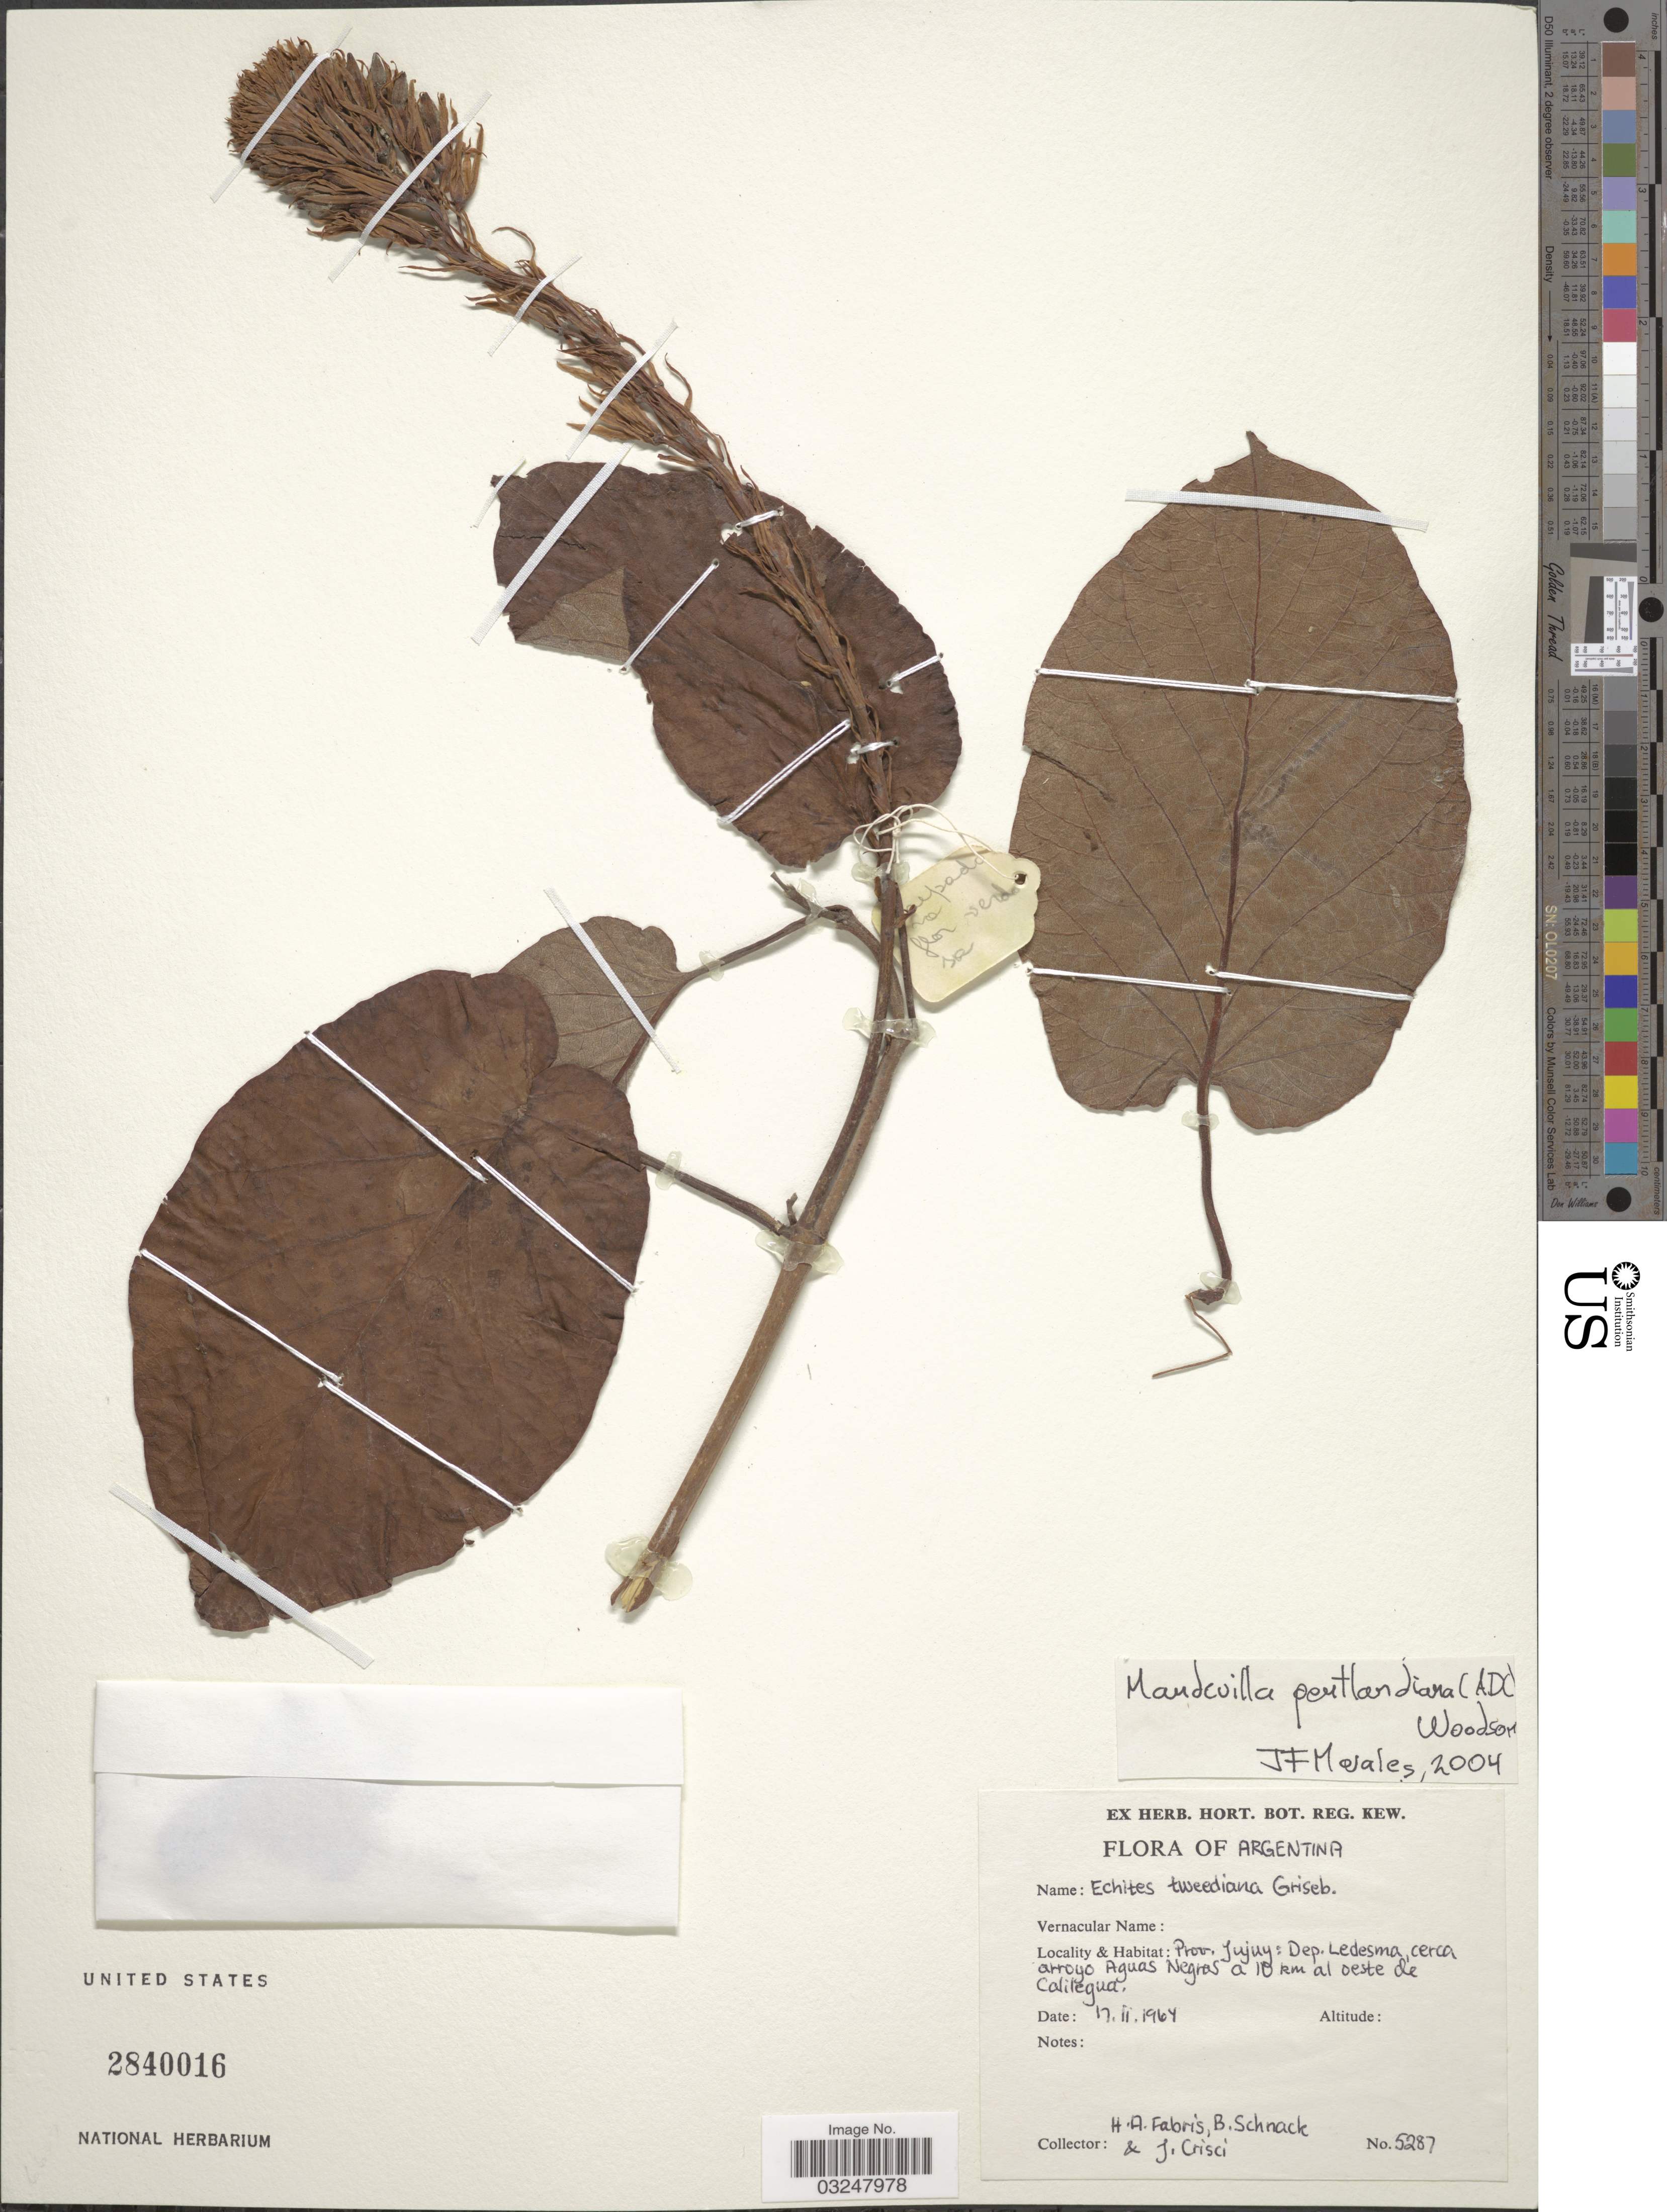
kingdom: Plantae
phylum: Tracheophyta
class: Magnoliopsida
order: Gentianales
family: Apocynaceae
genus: Mandevilla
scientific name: Mandevilla pentlandiana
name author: (DC.) Woodson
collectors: H. A. Fabris, B. Schnack & J. Crisci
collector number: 5287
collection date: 1964-11-17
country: Argentina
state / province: Jujuy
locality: Prov. Jujuy: Dep. Ledesma, cerca arroyo Aguas Negros a 10 km al oeste de Calilegua.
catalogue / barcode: US 2840016